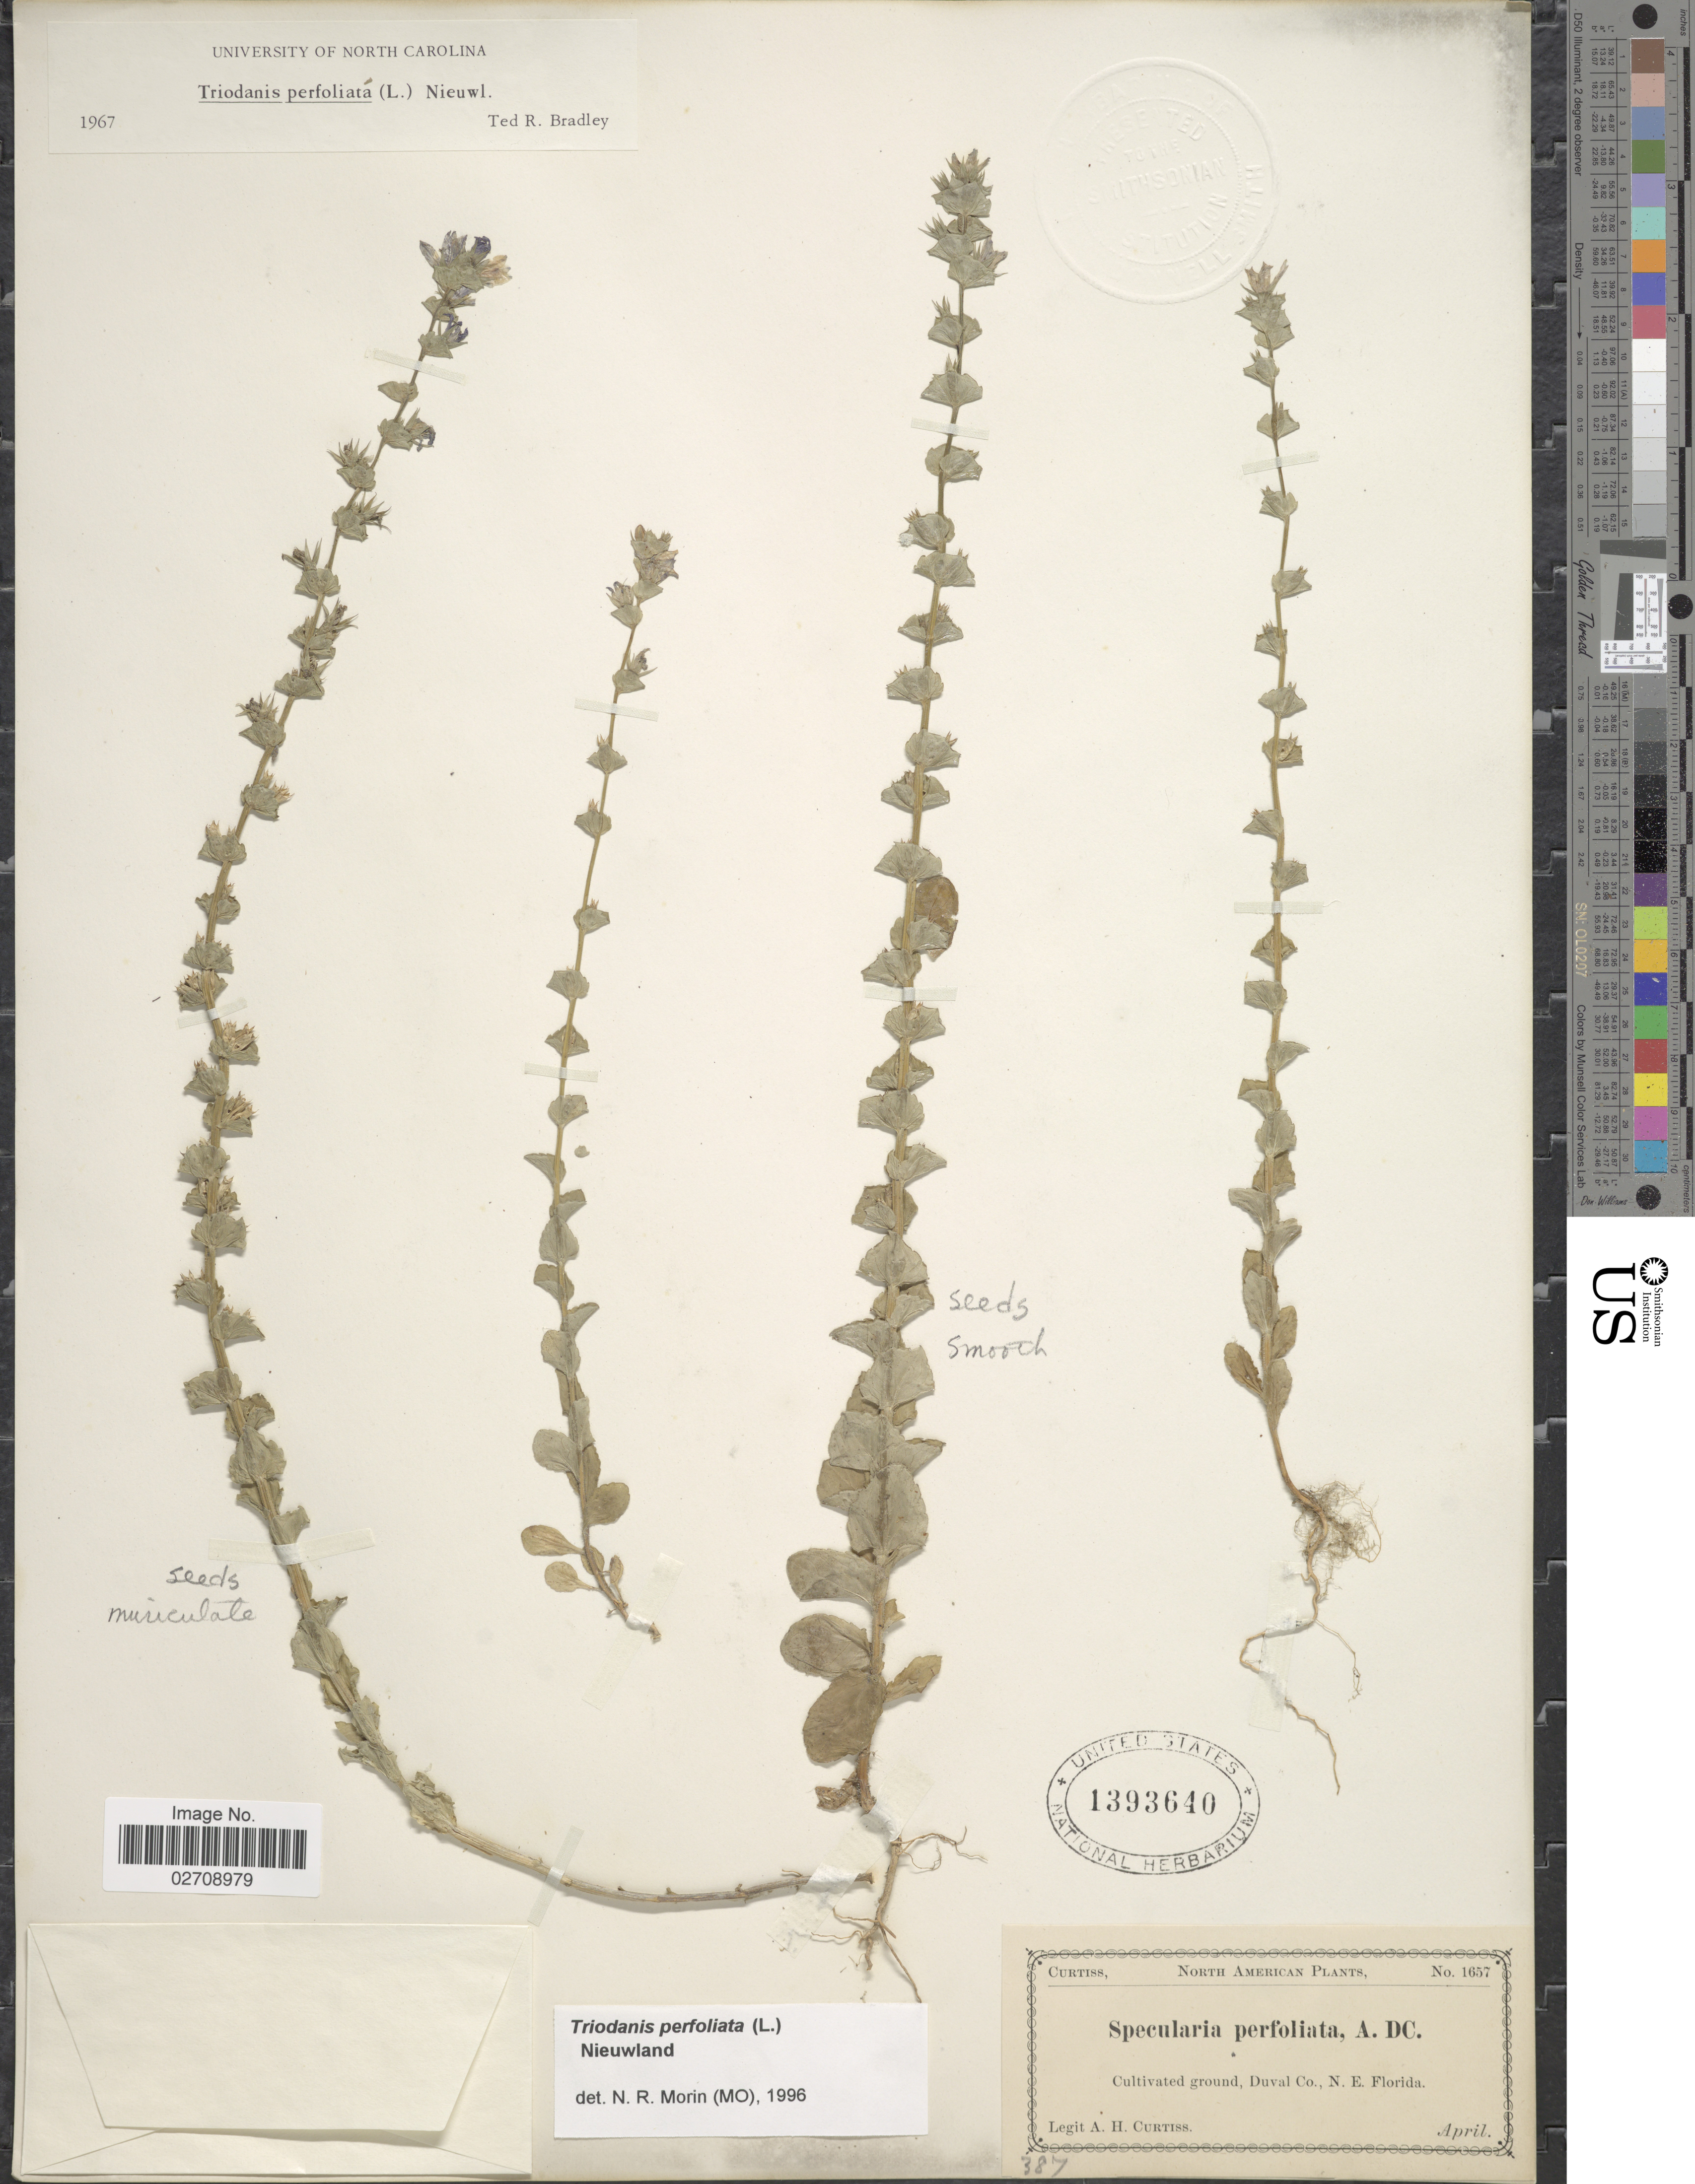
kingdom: Plantae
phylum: Tracheophyta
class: Magnoliopsida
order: Asterales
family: Campanulaceae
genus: Triodanis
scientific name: Triodanis perfoliata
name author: (L.) Nieuwl.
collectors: A. H. Curtiss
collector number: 1657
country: United States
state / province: Florida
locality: Duval Co. N.E. Florida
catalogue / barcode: US 1393640